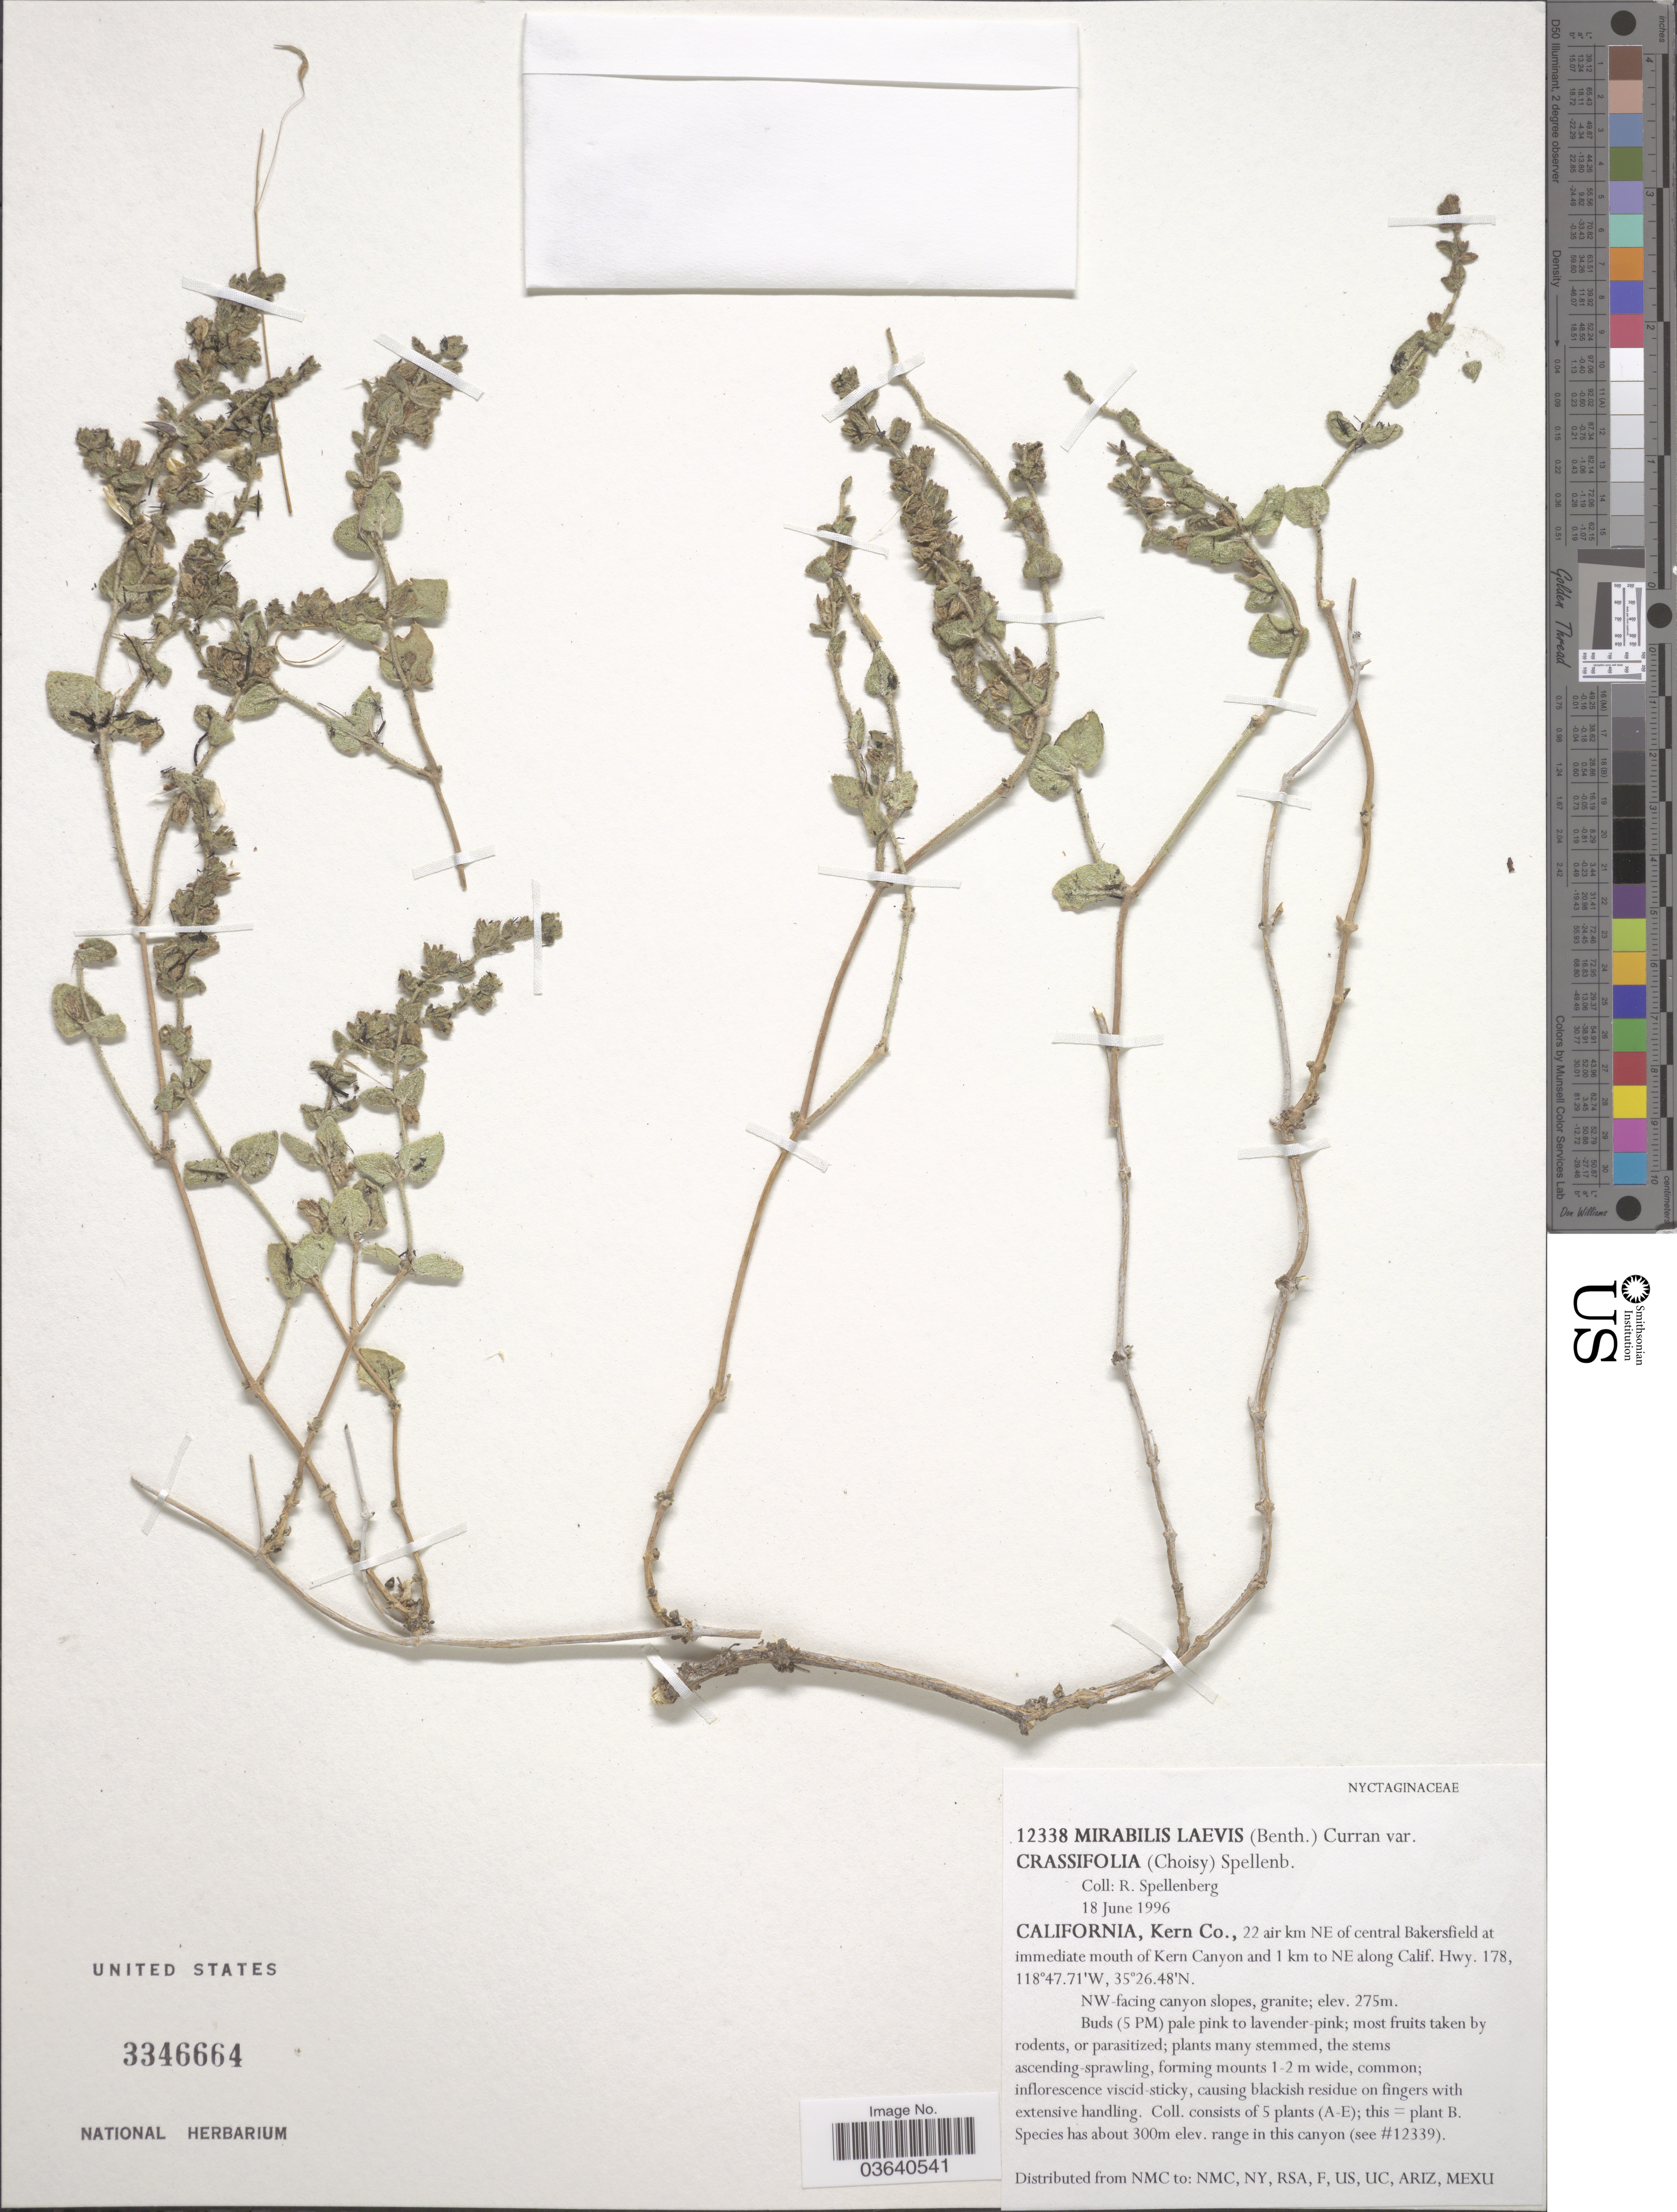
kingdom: Plantae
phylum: Tracheophyta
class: Magnoliopsida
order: Caryophyllales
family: Nyctaginaceae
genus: Mirabilis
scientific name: Mirabilis laevis var. crassifolia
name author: (Choisy) Spellenb.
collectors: R. Spellenberg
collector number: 12338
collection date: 1996-06-18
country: United States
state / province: California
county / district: Kern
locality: Kern Co., 22 air km NE of central Bakersfield at immediate mouth of Kern Canyon and 1 km to NE along Calif. Hwy. 178. NW-facing canyon slopes.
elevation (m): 275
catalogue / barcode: US 3346664